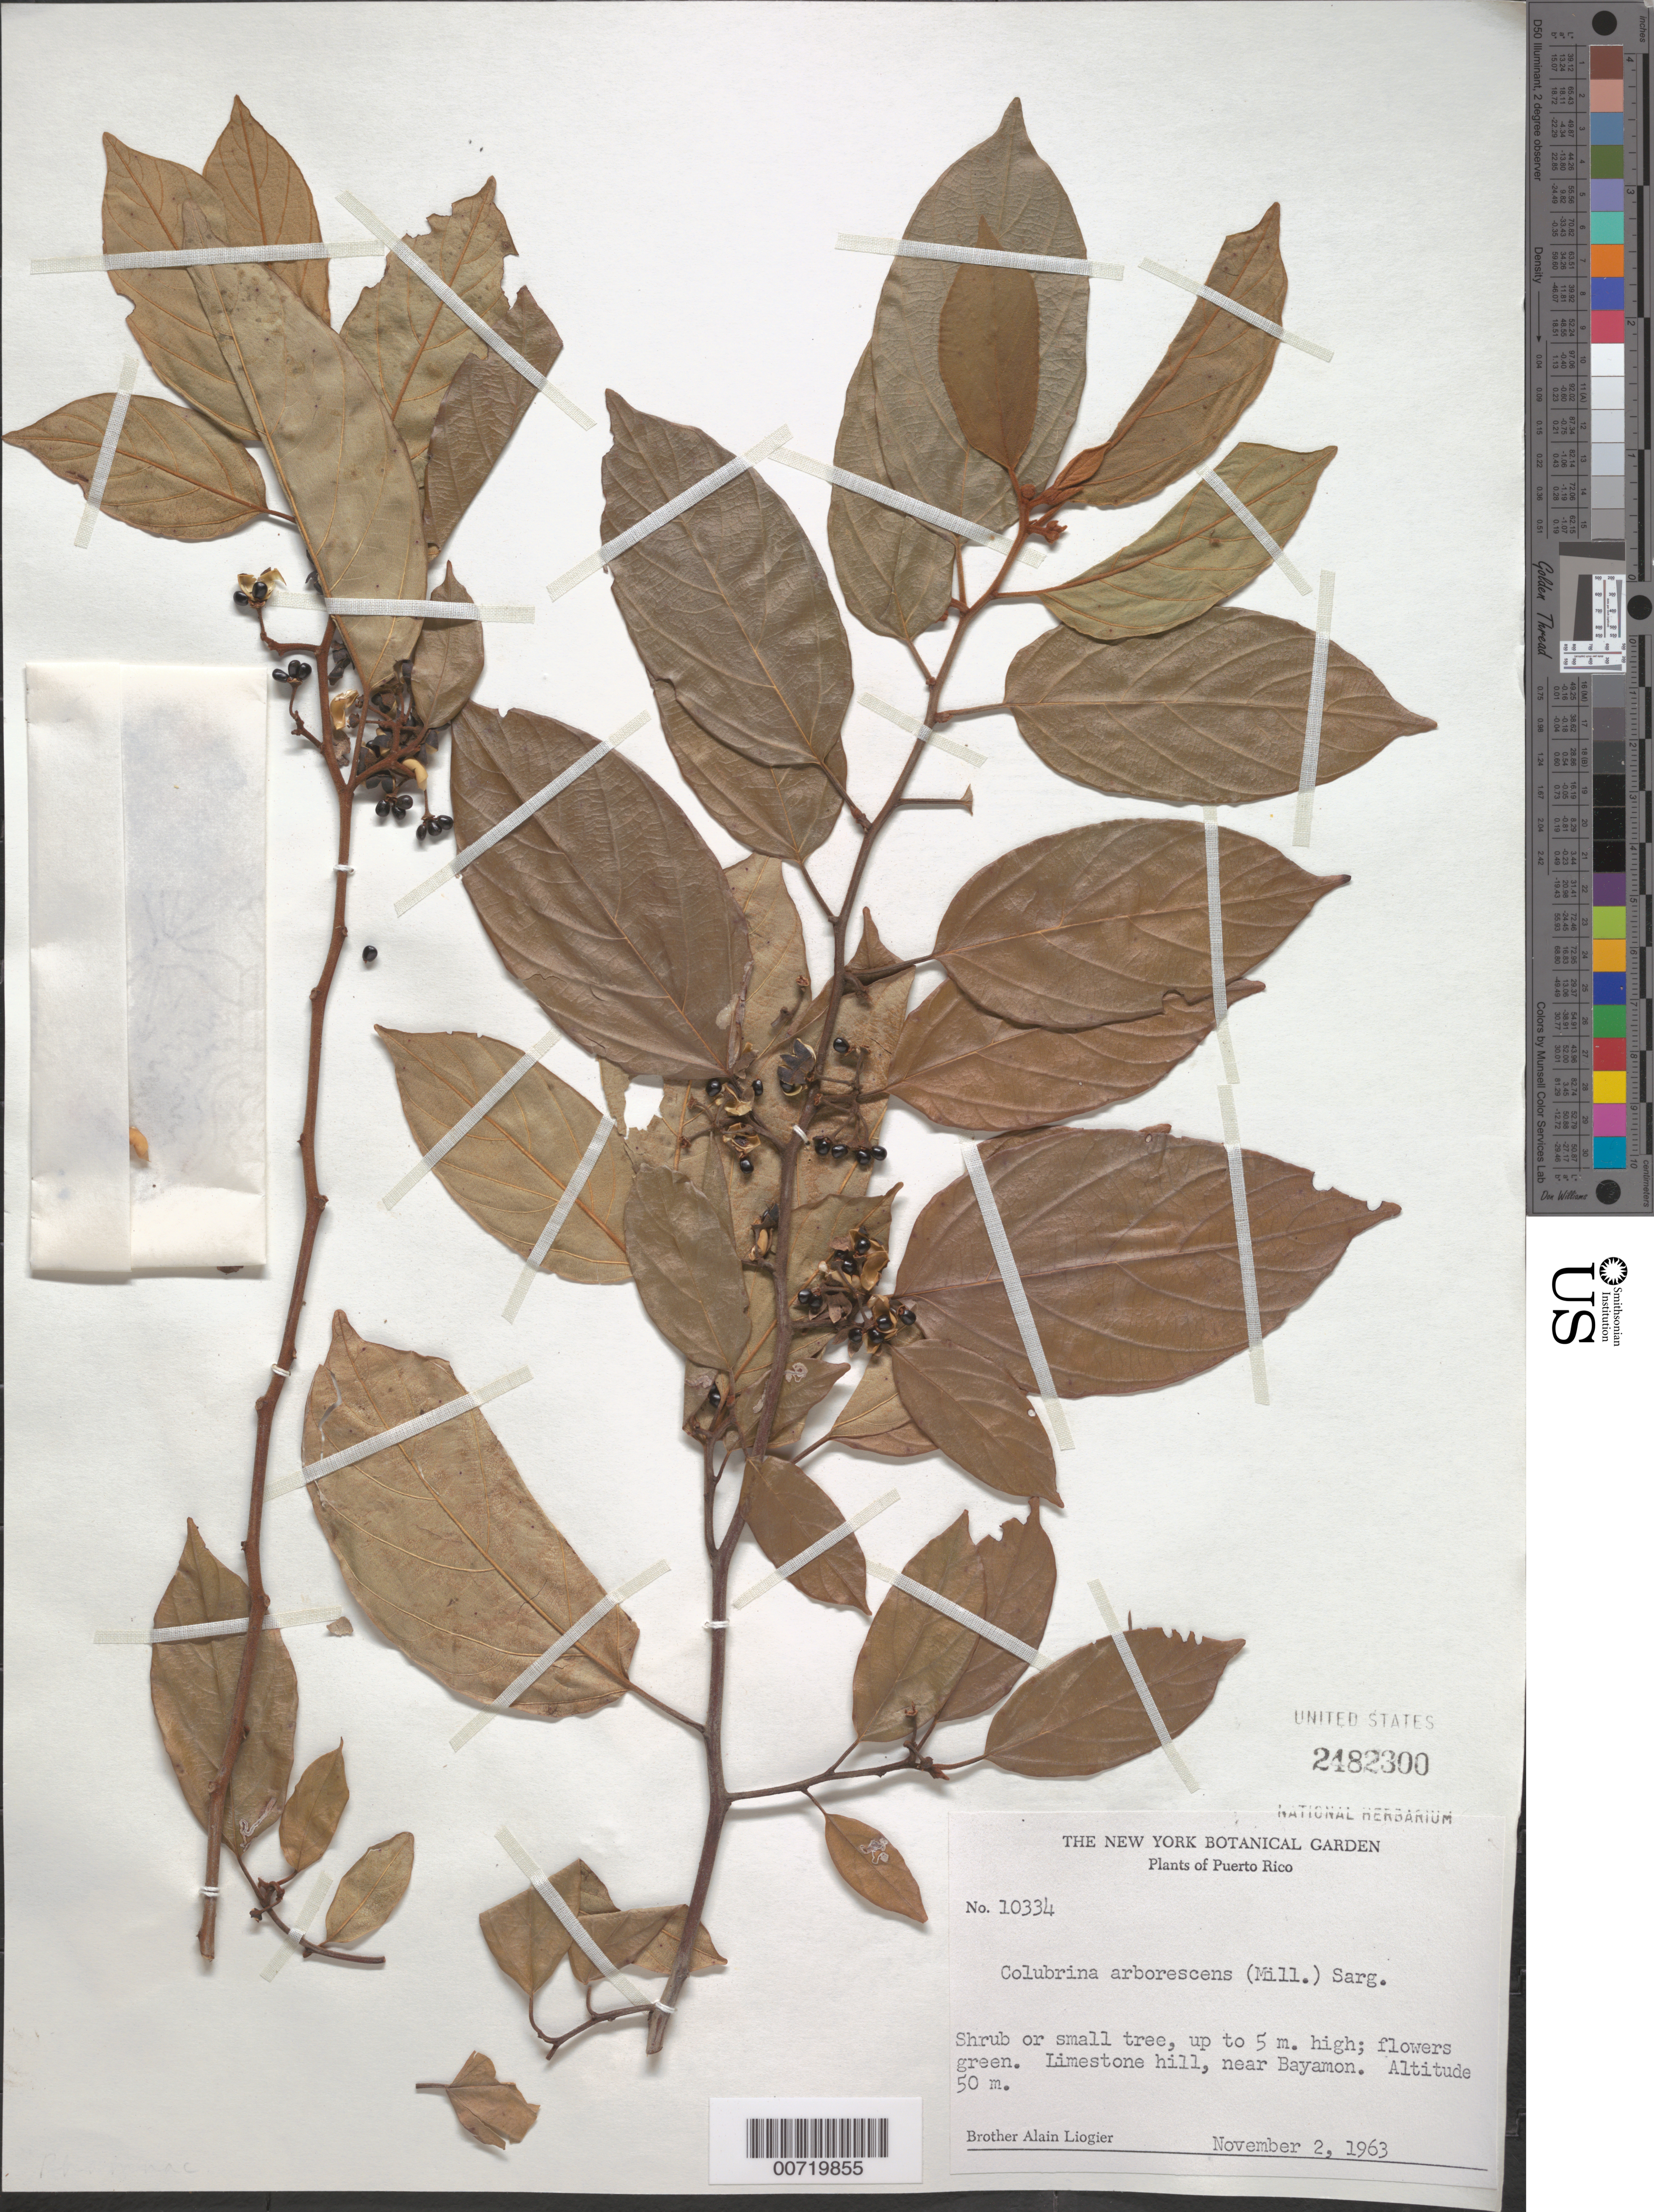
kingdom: Plantae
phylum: Tracheophyta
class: Magnoliopsida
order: Rosales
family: Rhamnaceae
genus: Colubrina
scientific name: Colubrina arborescens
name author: (Mill.) Sarg.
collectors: A. H. Liogier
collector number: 10334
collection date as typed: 02 Nov 1963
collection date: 1963-11-02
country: Puerto Rico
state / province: Bayamón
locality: Bayamon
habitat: Limestone hill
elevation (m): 50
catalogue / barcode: US 2482300